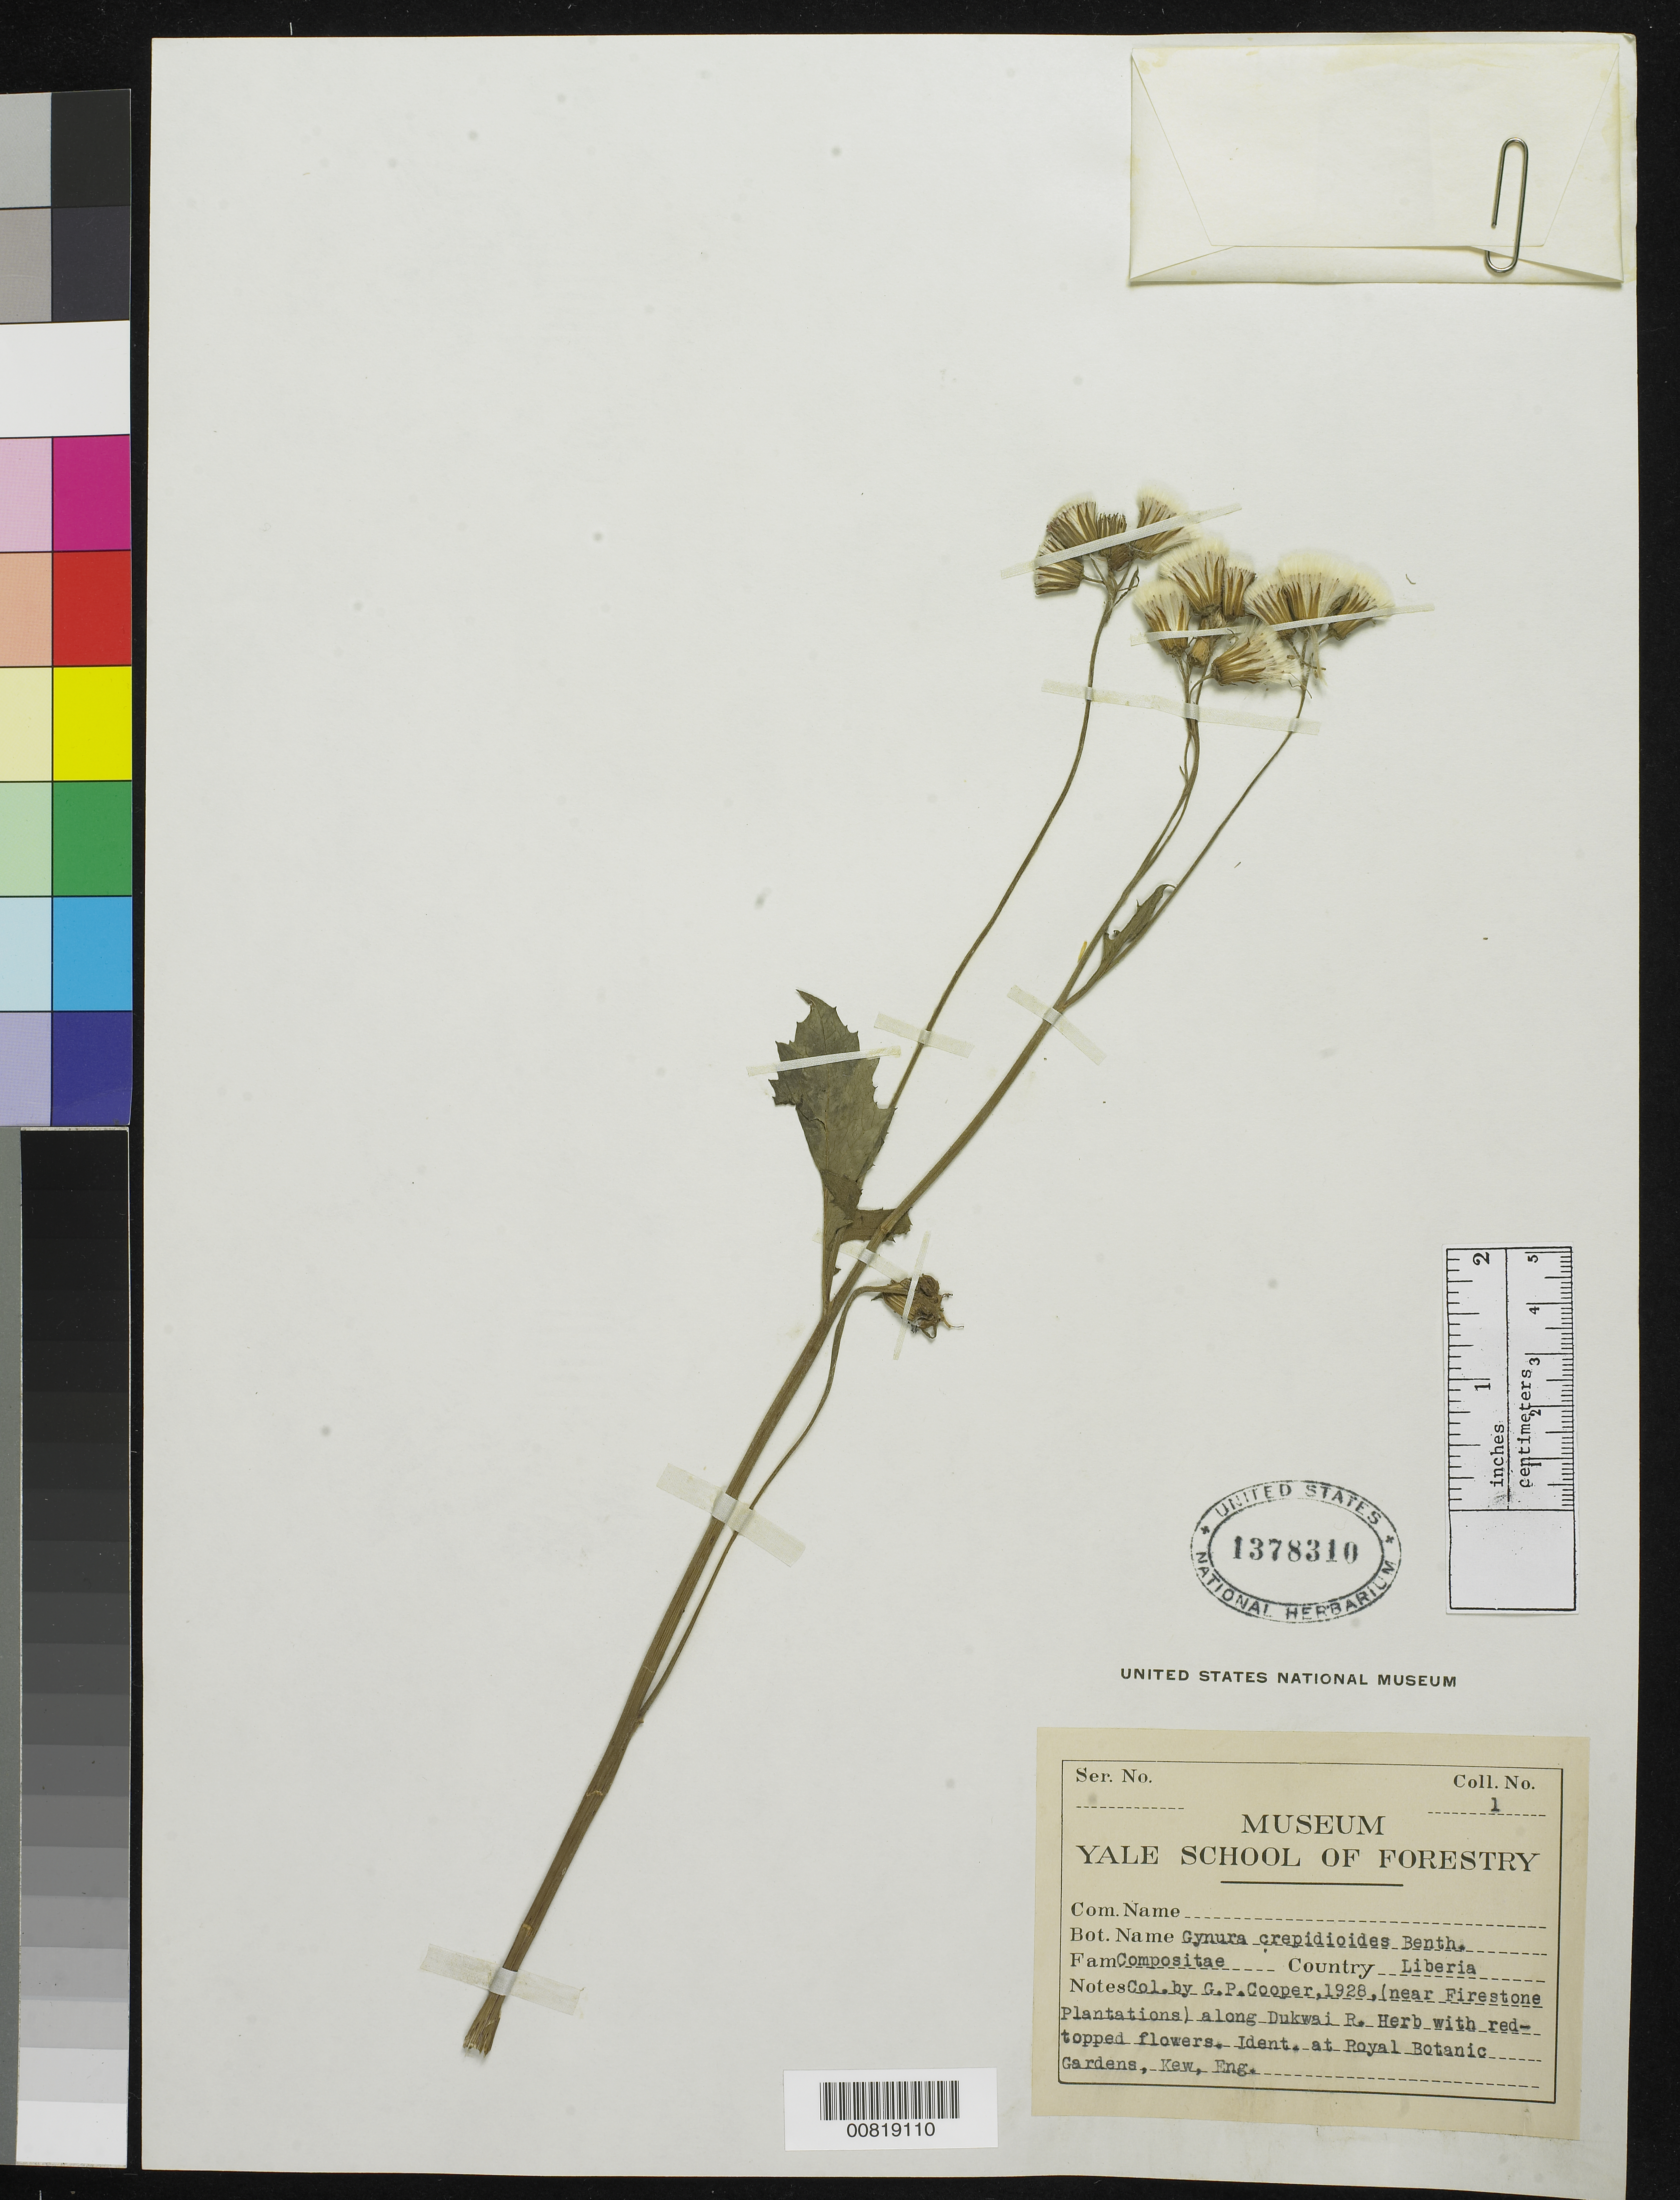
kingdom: Plantae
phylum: Tracheophyta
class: Magnoliopsida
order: Asterales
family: Asteraceae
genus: Crassocephalum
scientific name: Crassocephalum crepidioides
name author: (Benth.) S. Moore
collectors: G. Cooper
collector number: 1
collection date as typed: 1928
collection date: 1928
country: Liberia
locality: (Near Firestone Plantations) along Dukwai River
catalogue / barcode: US 1378310